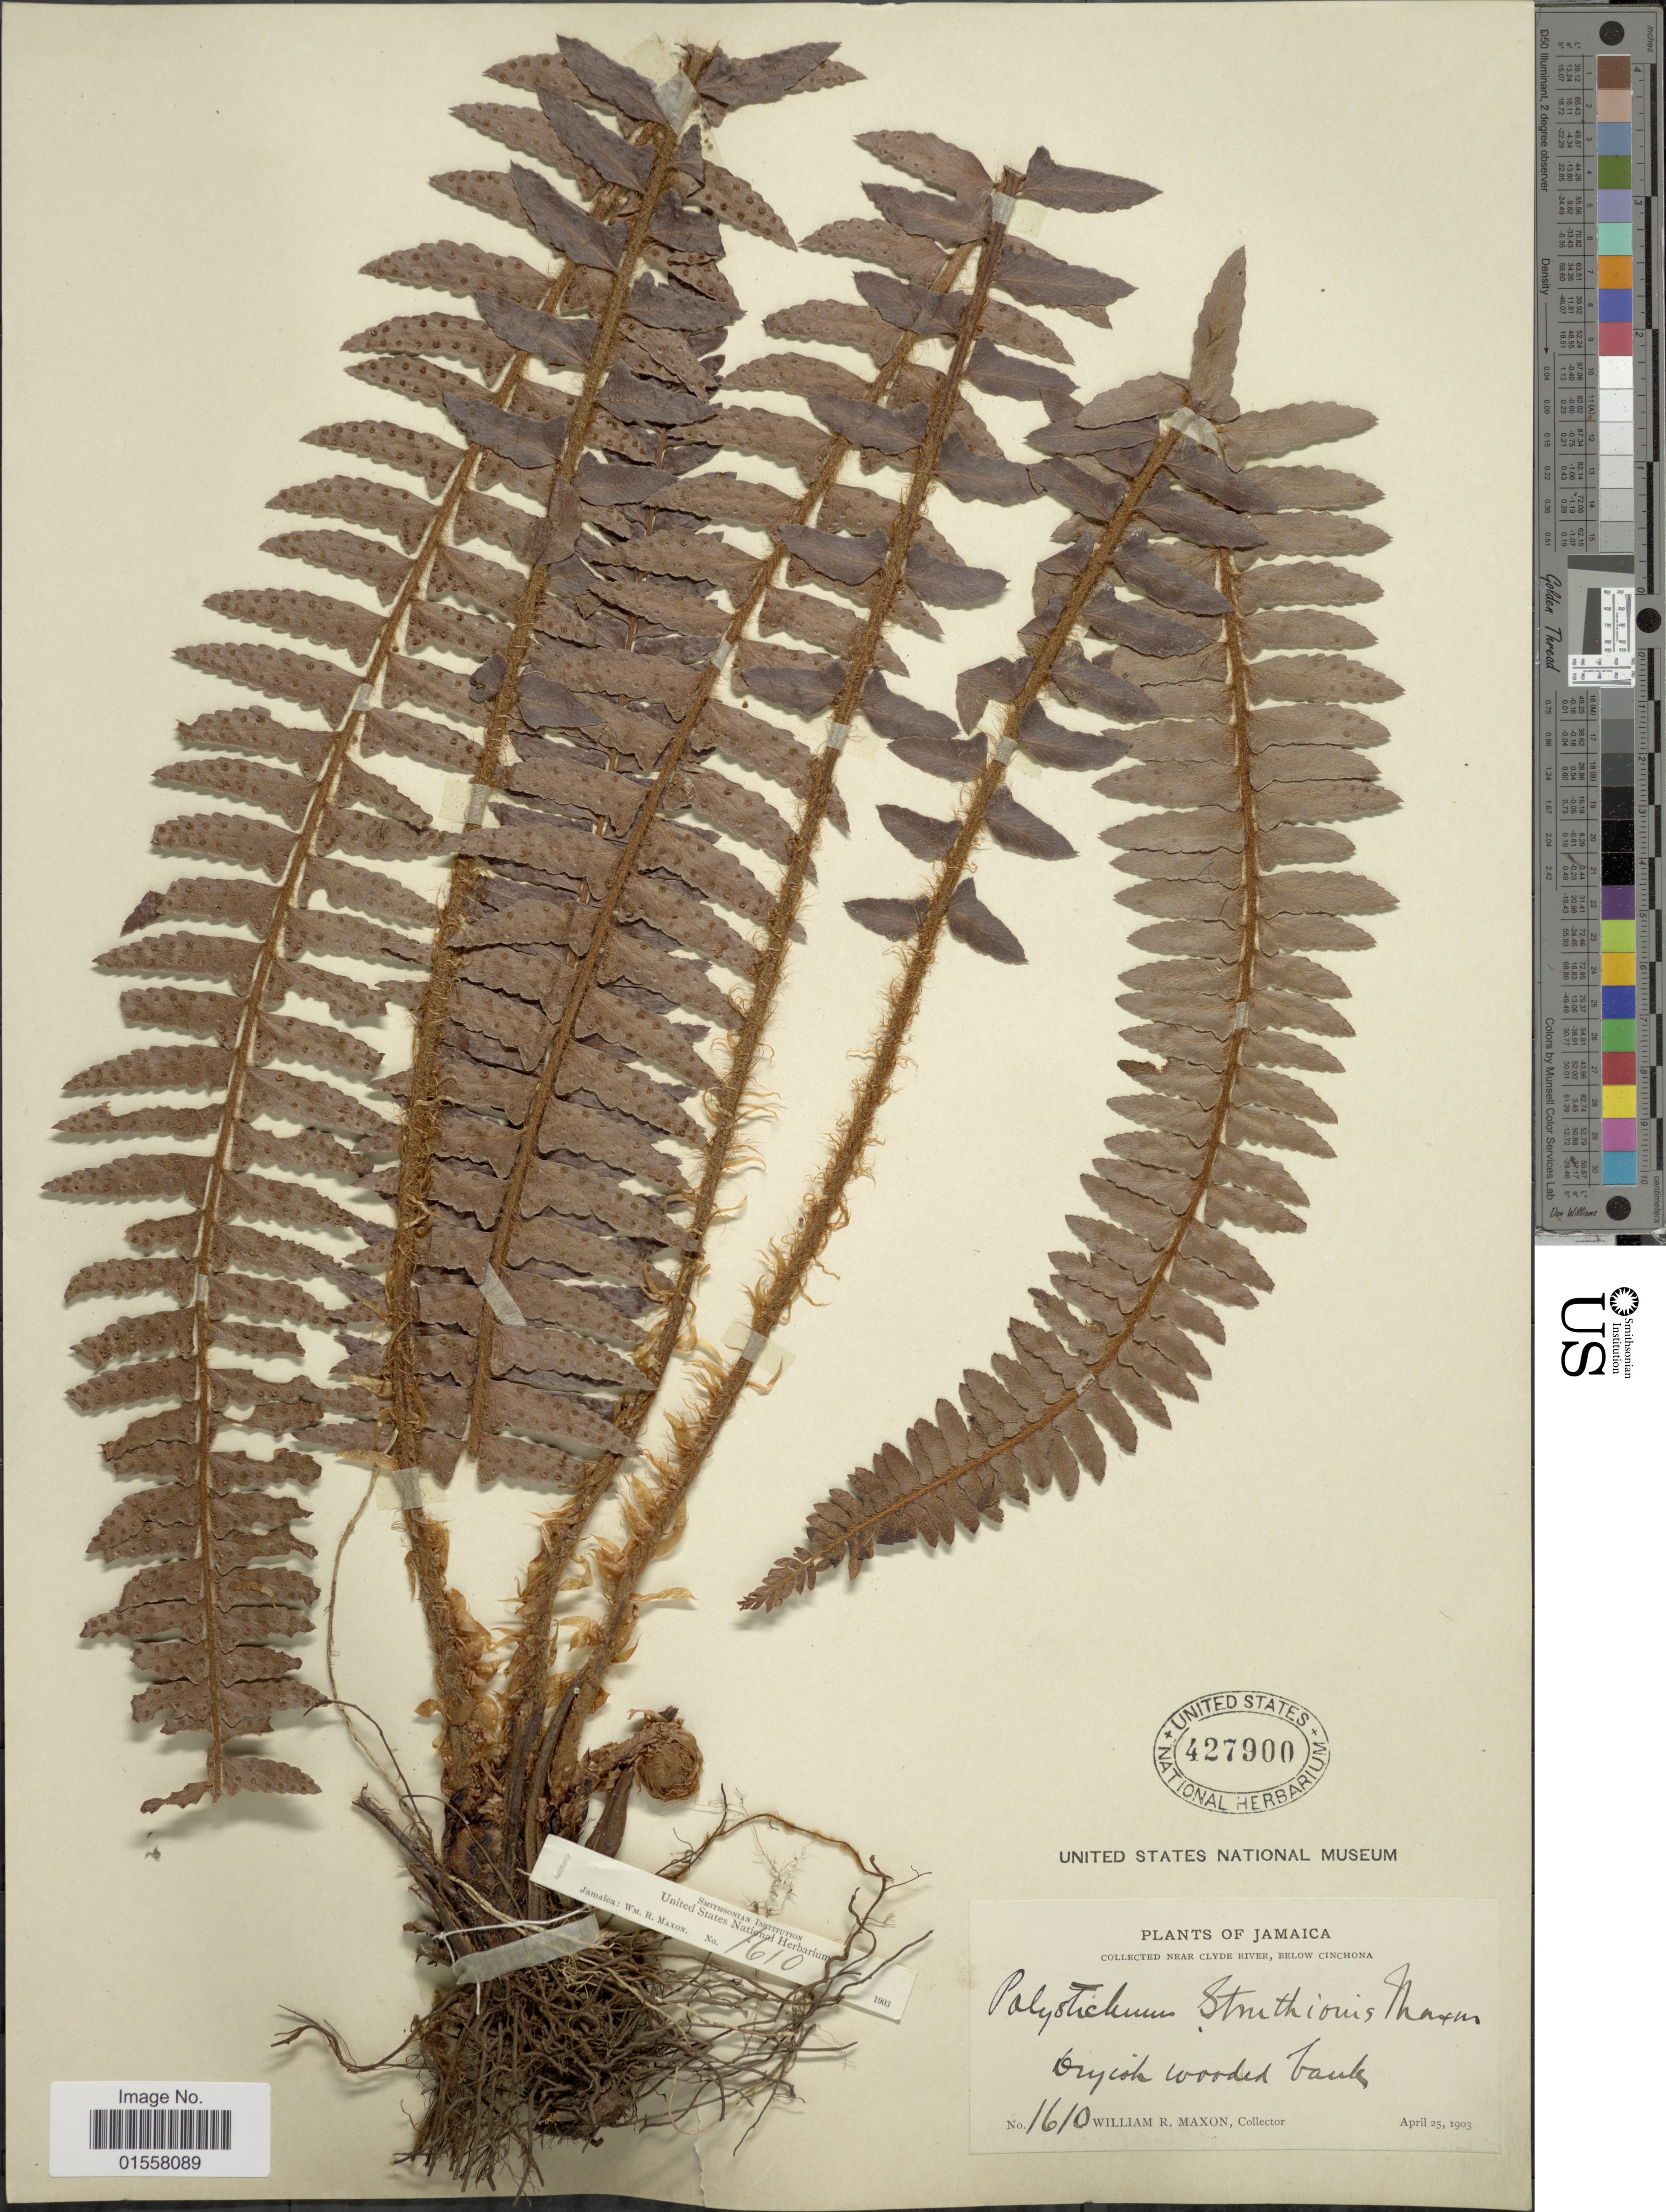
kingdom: Plantae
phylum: Tracheophyta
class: Polypodiopsida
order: Polypodiales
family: Dryopteridaceae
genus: Polystichum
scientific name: Polystichum mucronatum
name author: (Sw.) C. Presl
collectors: W. R. Maxon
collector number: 1610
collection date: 1903-04-25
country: Jamaica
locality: Near Clyde River, below Cinchona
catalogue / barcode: US 427900